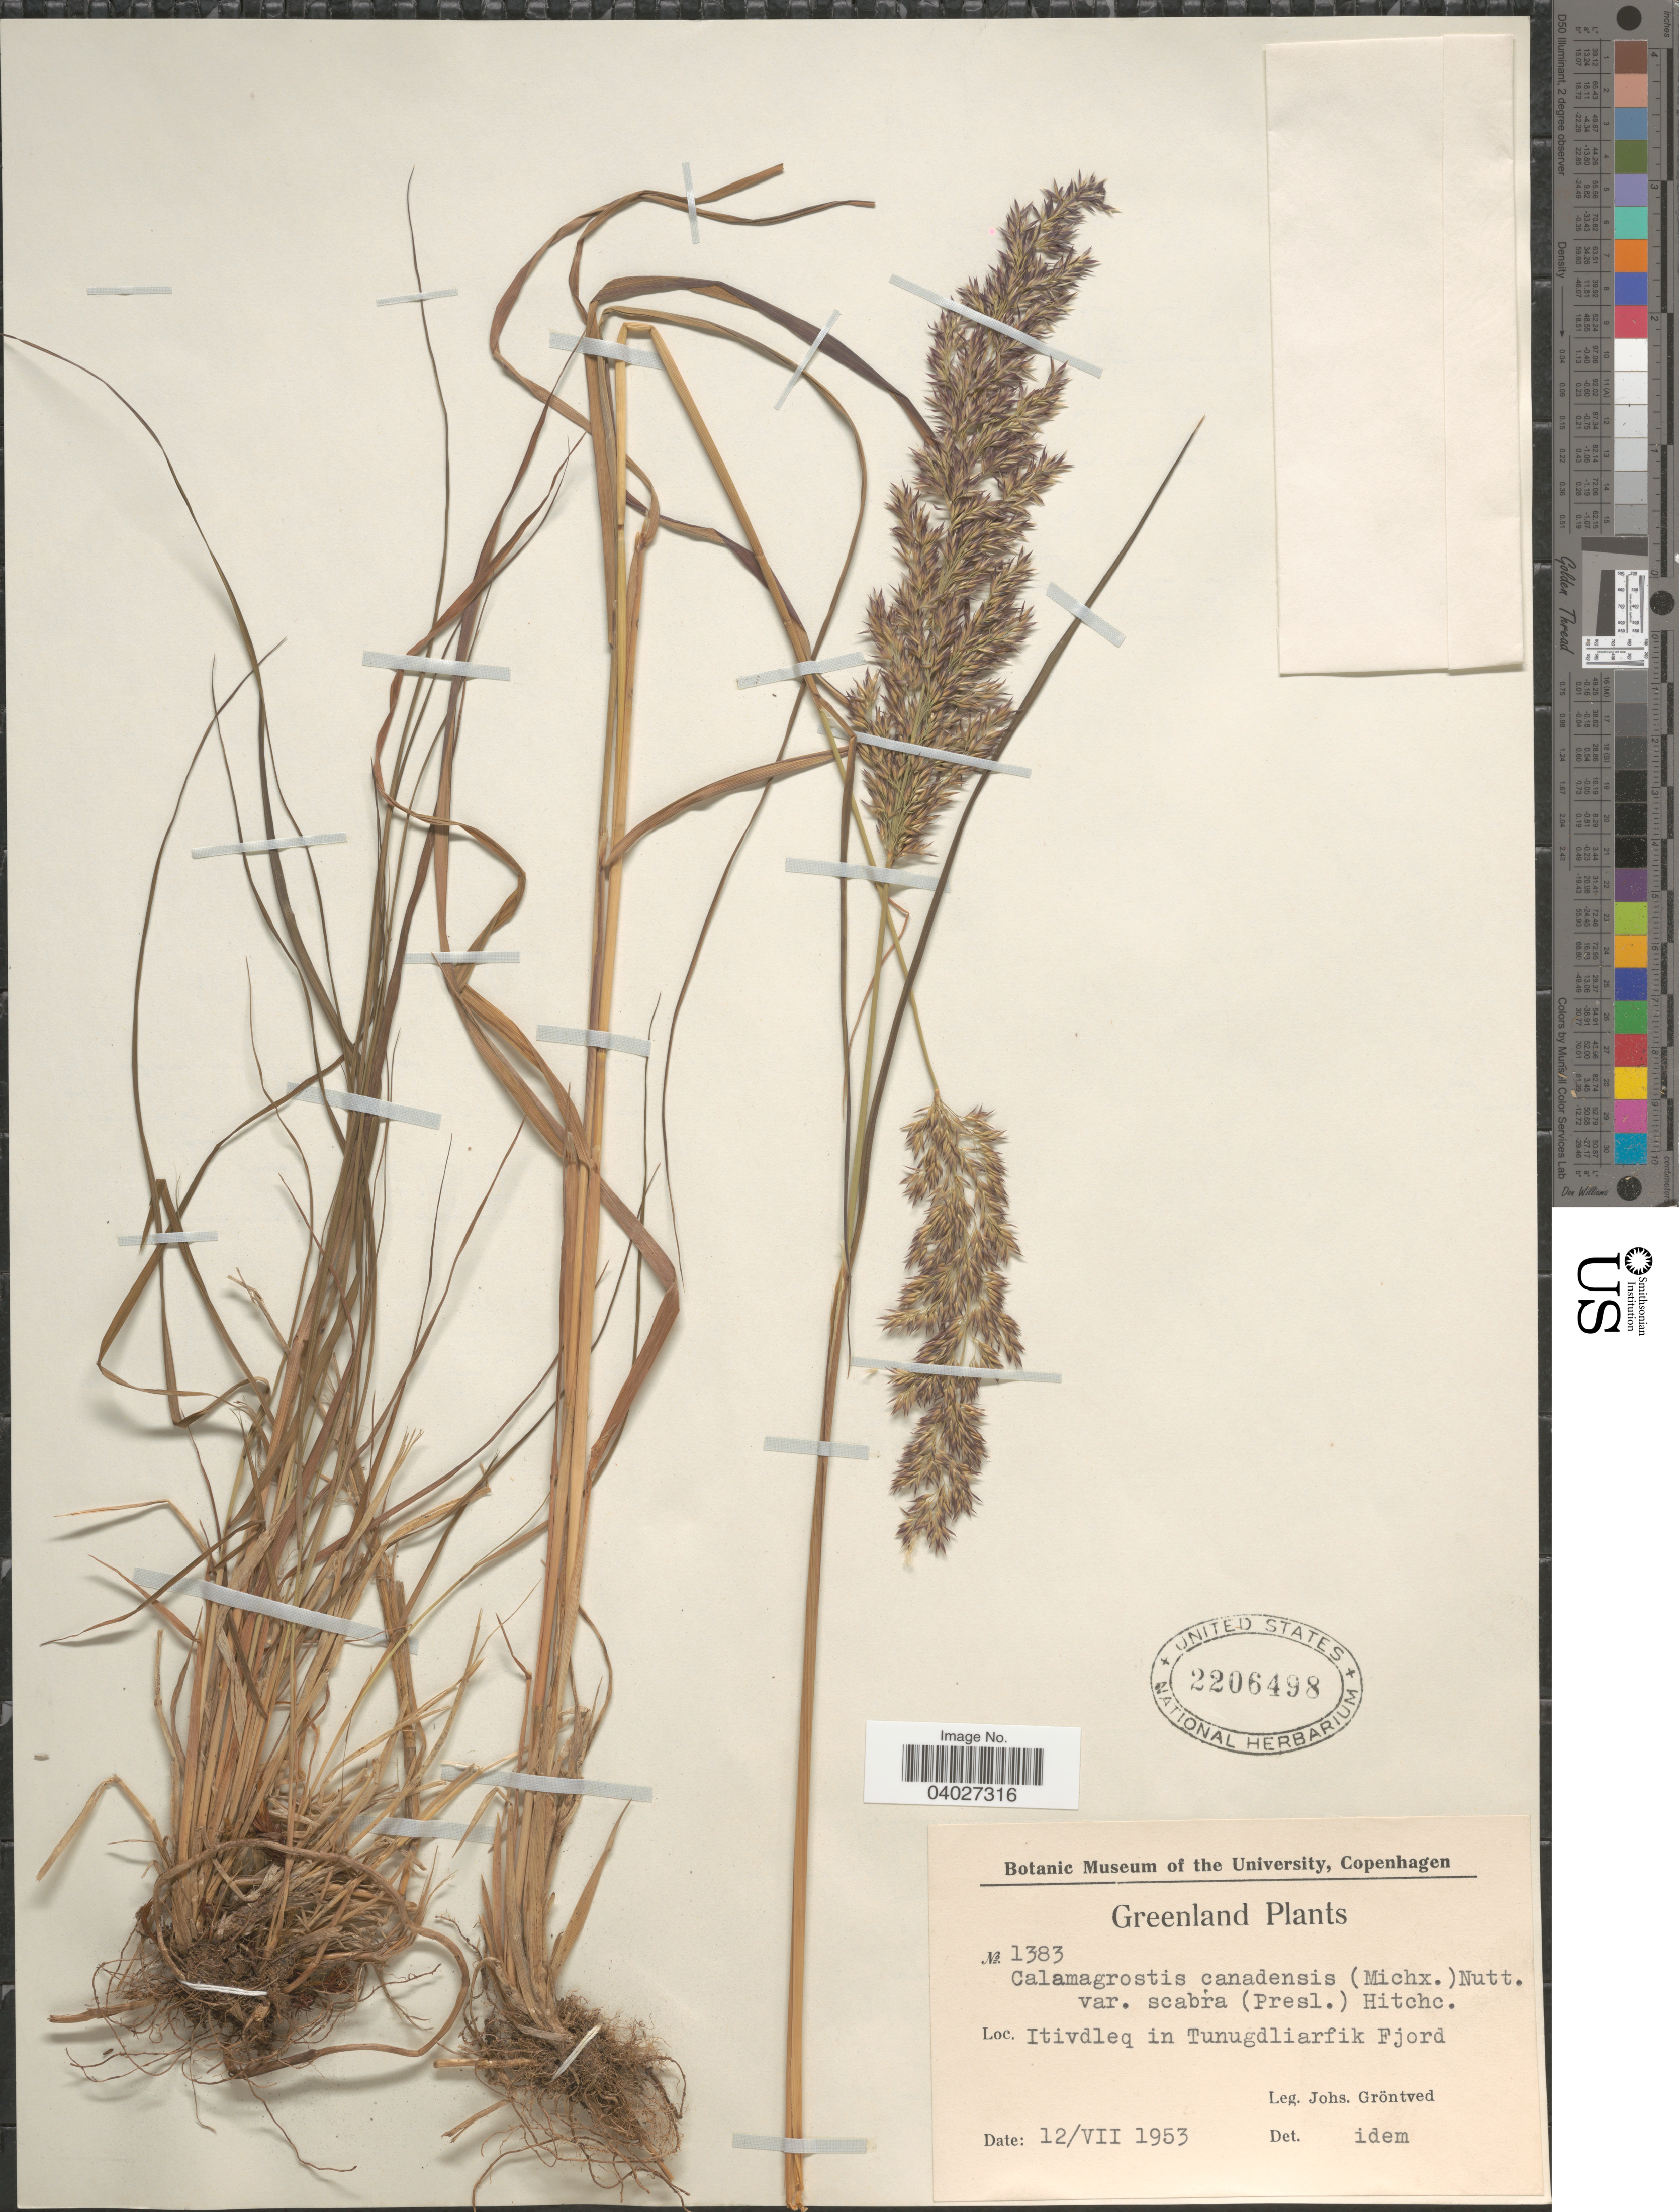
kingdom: Plantae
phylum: Tracheophyta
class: Liliopsida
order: Poales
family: Poaceae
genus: Calamagrostis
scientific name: Calamagrostis canadensis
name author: (Michx.) P. Beauv.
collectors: J. Gröntved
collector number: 1383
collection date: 1953-07-12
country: Greenland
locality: Itivdleq in Tunugdliarfik Fjord.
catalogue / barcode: US 2206498